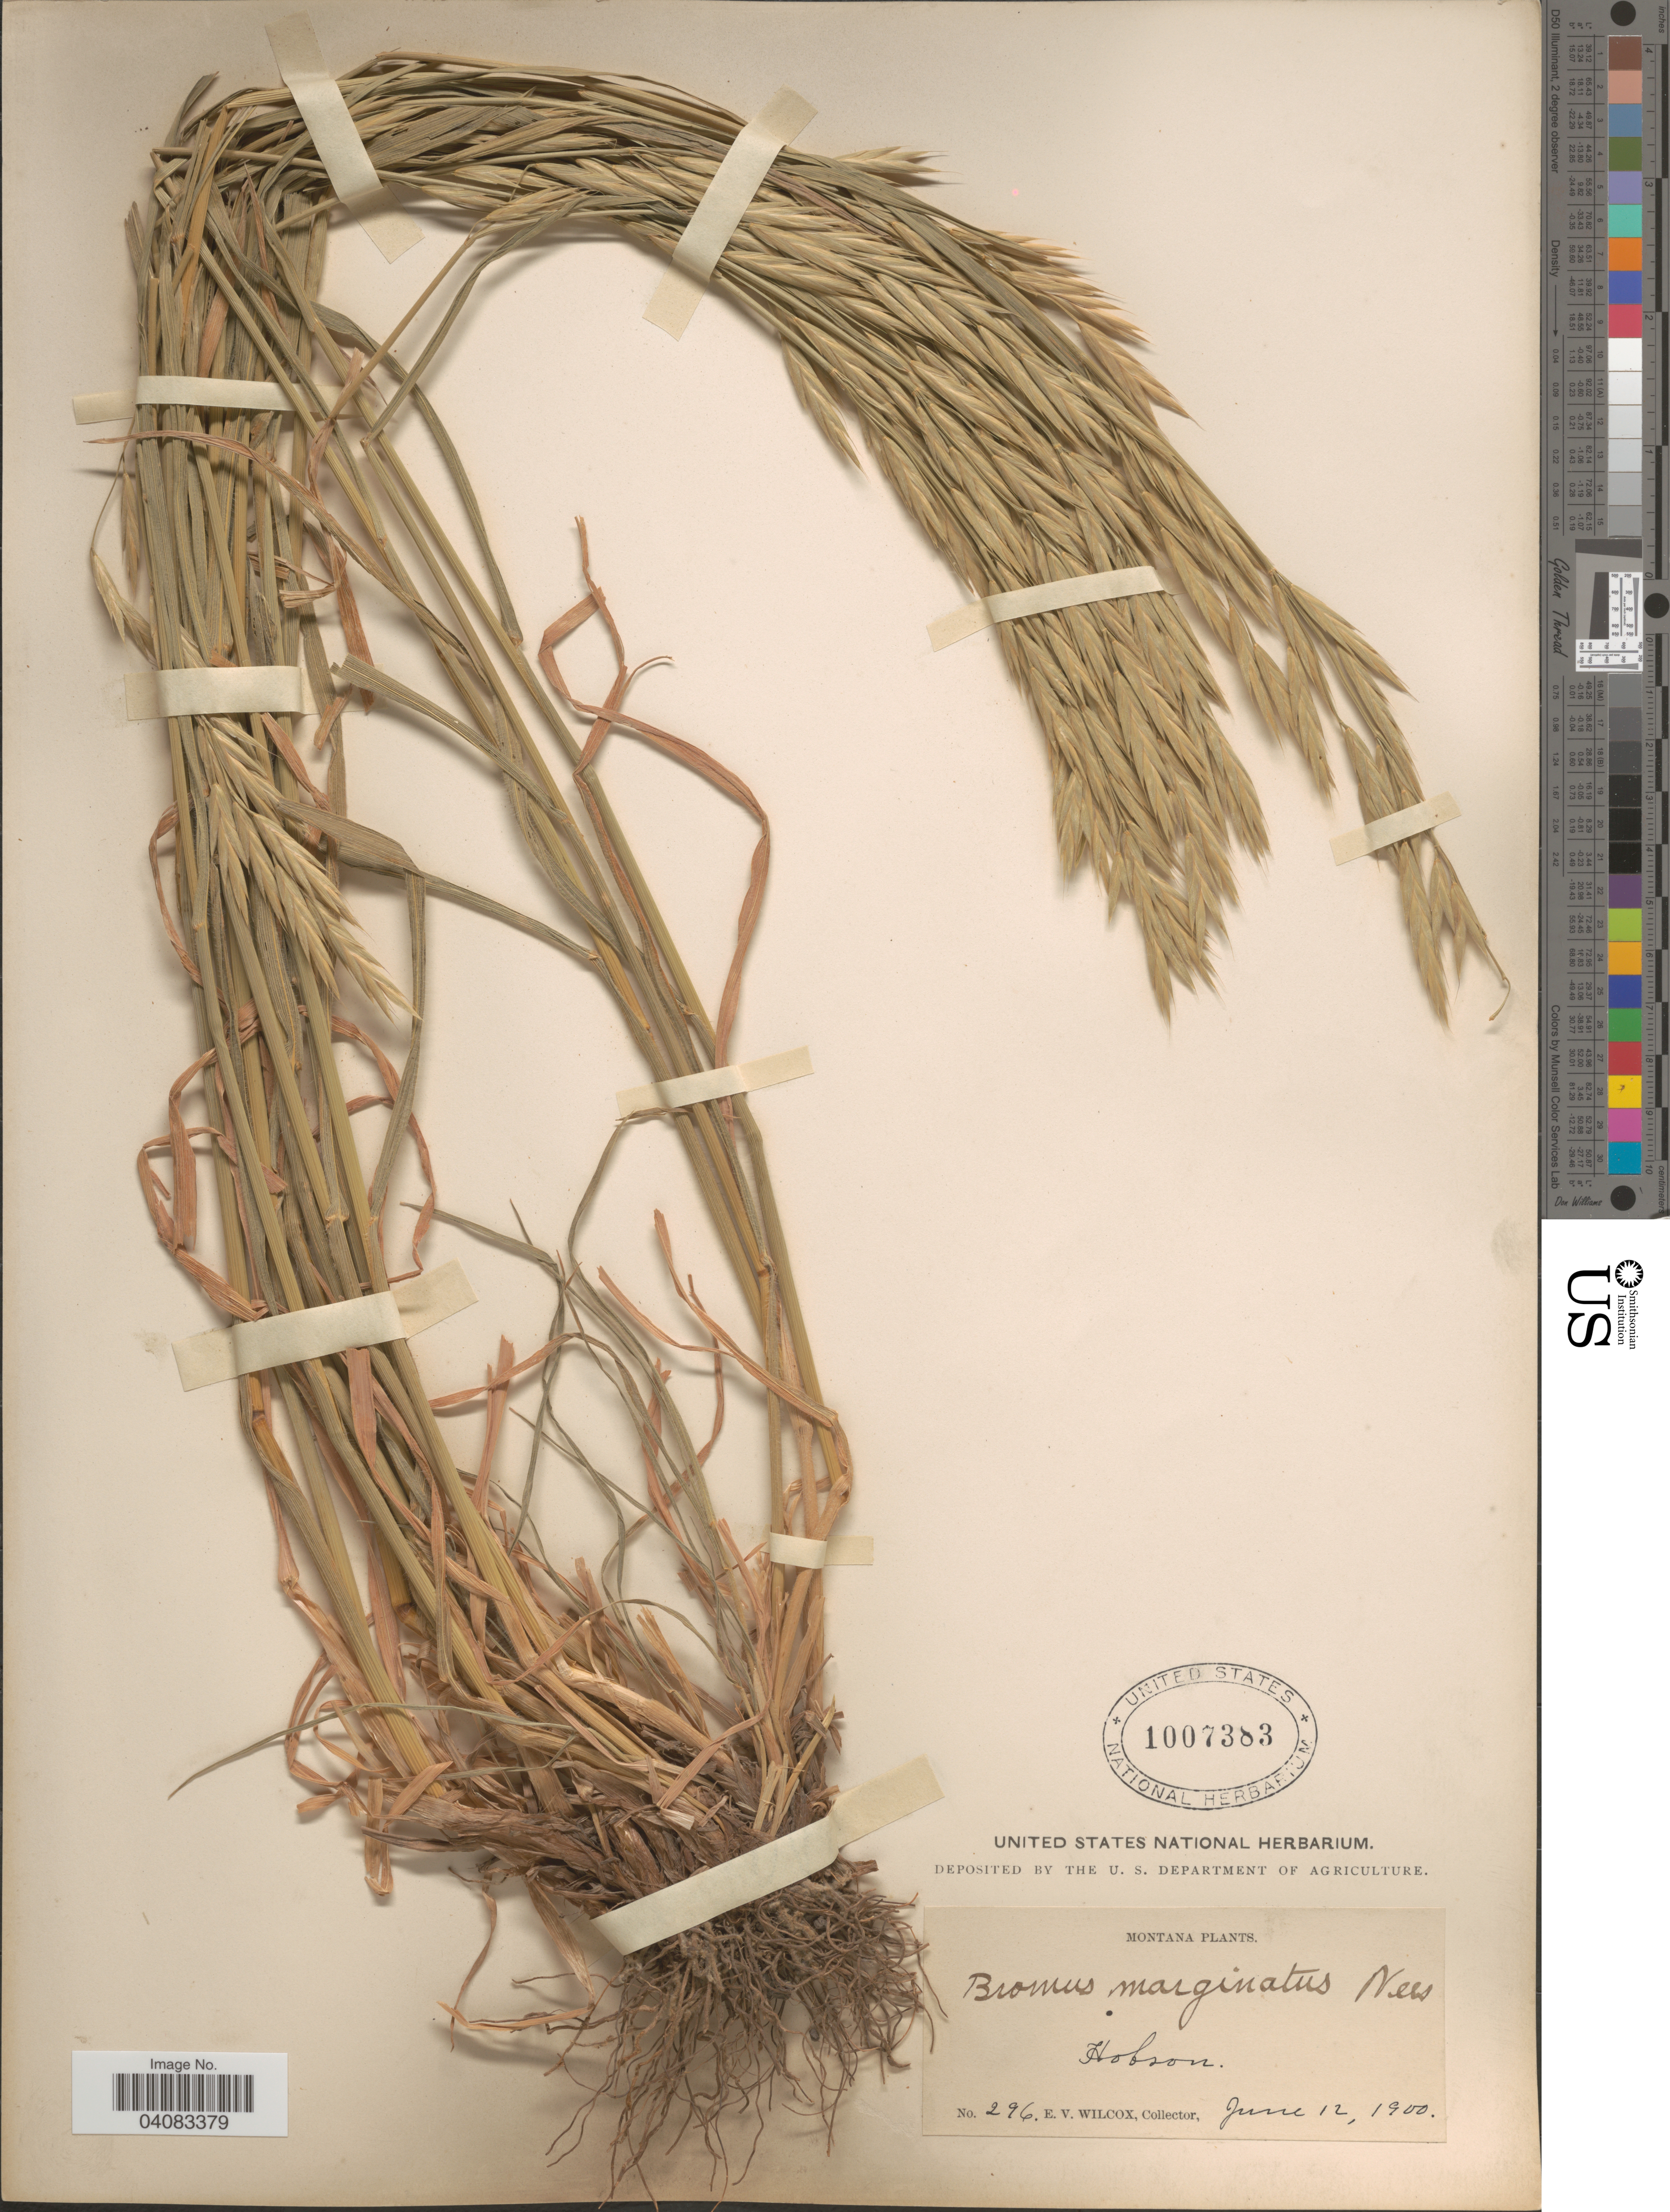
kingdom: Plantae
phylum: Tracheophyta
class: Liliopsida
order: Poales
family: Poaceae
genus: Bromus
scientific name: Bromus marginatus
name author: Nees ex Steud.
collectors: E. V. Wilcox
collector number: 296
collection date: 1900-06-12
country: United States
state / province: Montana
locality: Hobson.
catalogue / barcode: US 1007383